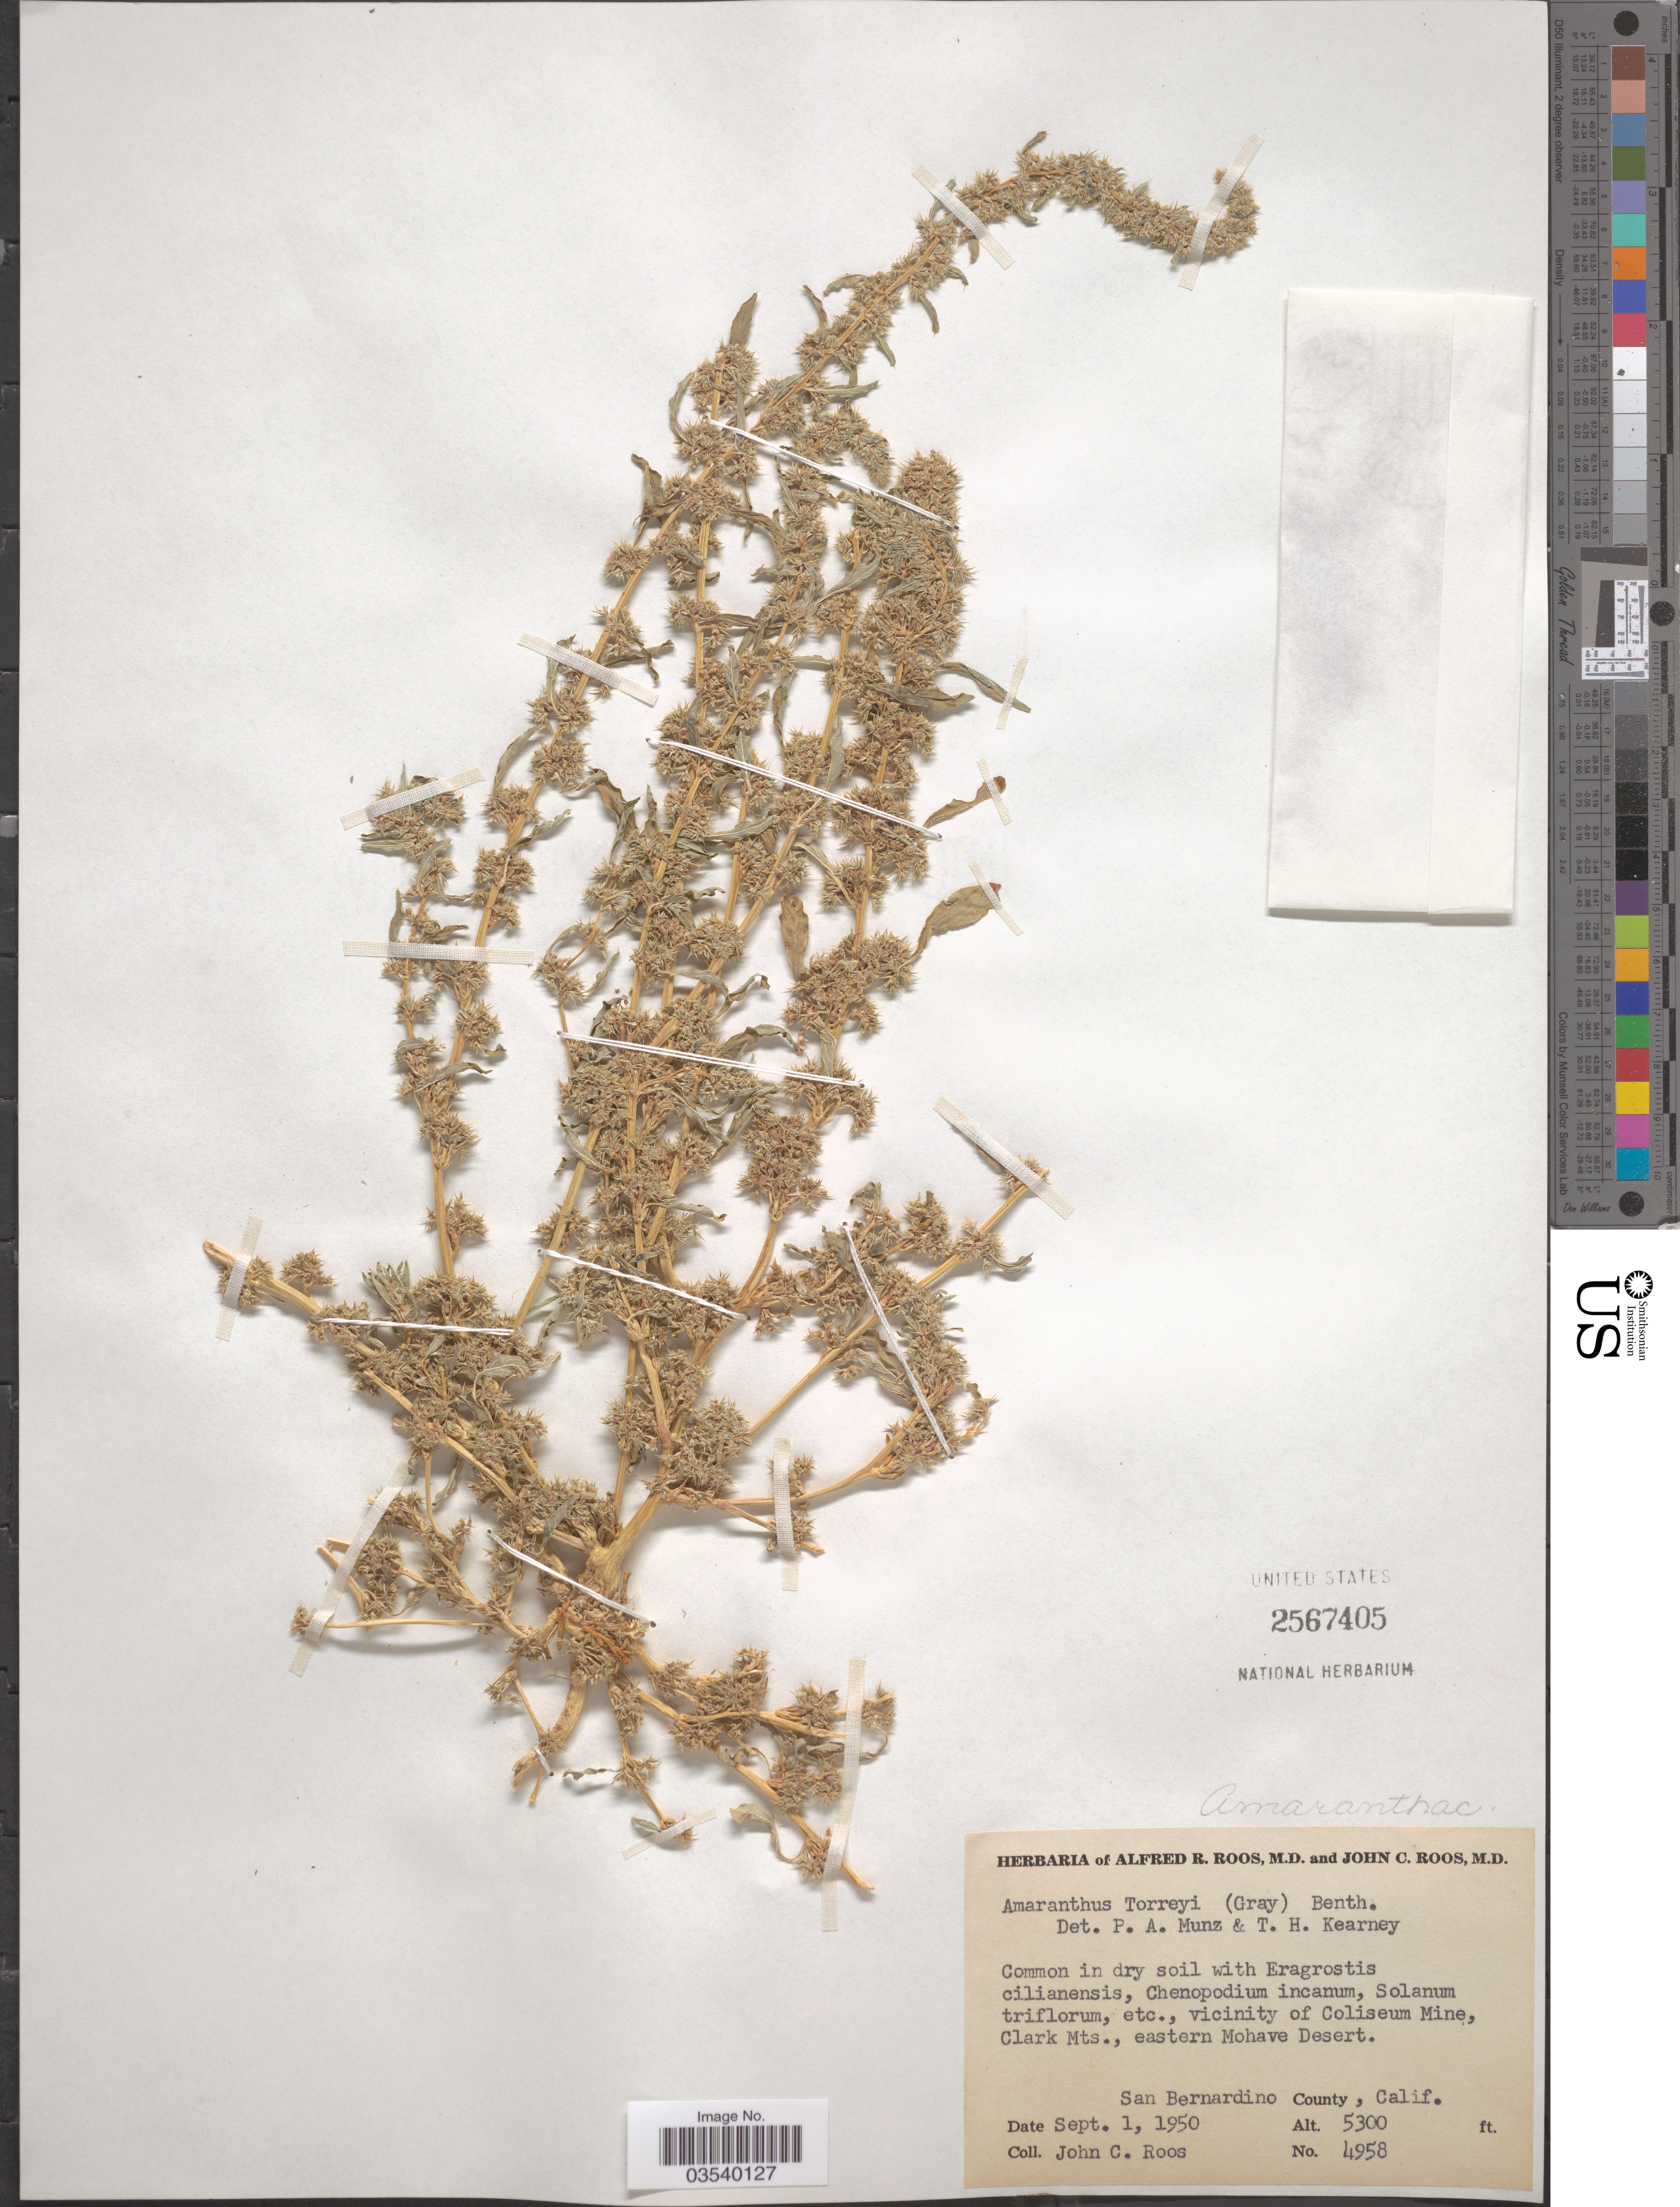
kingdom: Plantae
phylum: Tracheophyta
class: Magnoliopsida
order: Caryophyllales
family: Amaranthaceae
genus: Amaranthus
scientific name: Amaranthus arenicola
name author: I.M. Johnst.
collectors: J. C. Roos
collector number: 4958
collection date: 1950-09-01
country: United States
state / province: California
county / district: San Bernardino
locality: Vicinity of Coliseum Mine, Clark Mts., eastern Mohave Desert, San Bernardino County.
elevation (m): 1615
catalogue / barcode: US 2567405